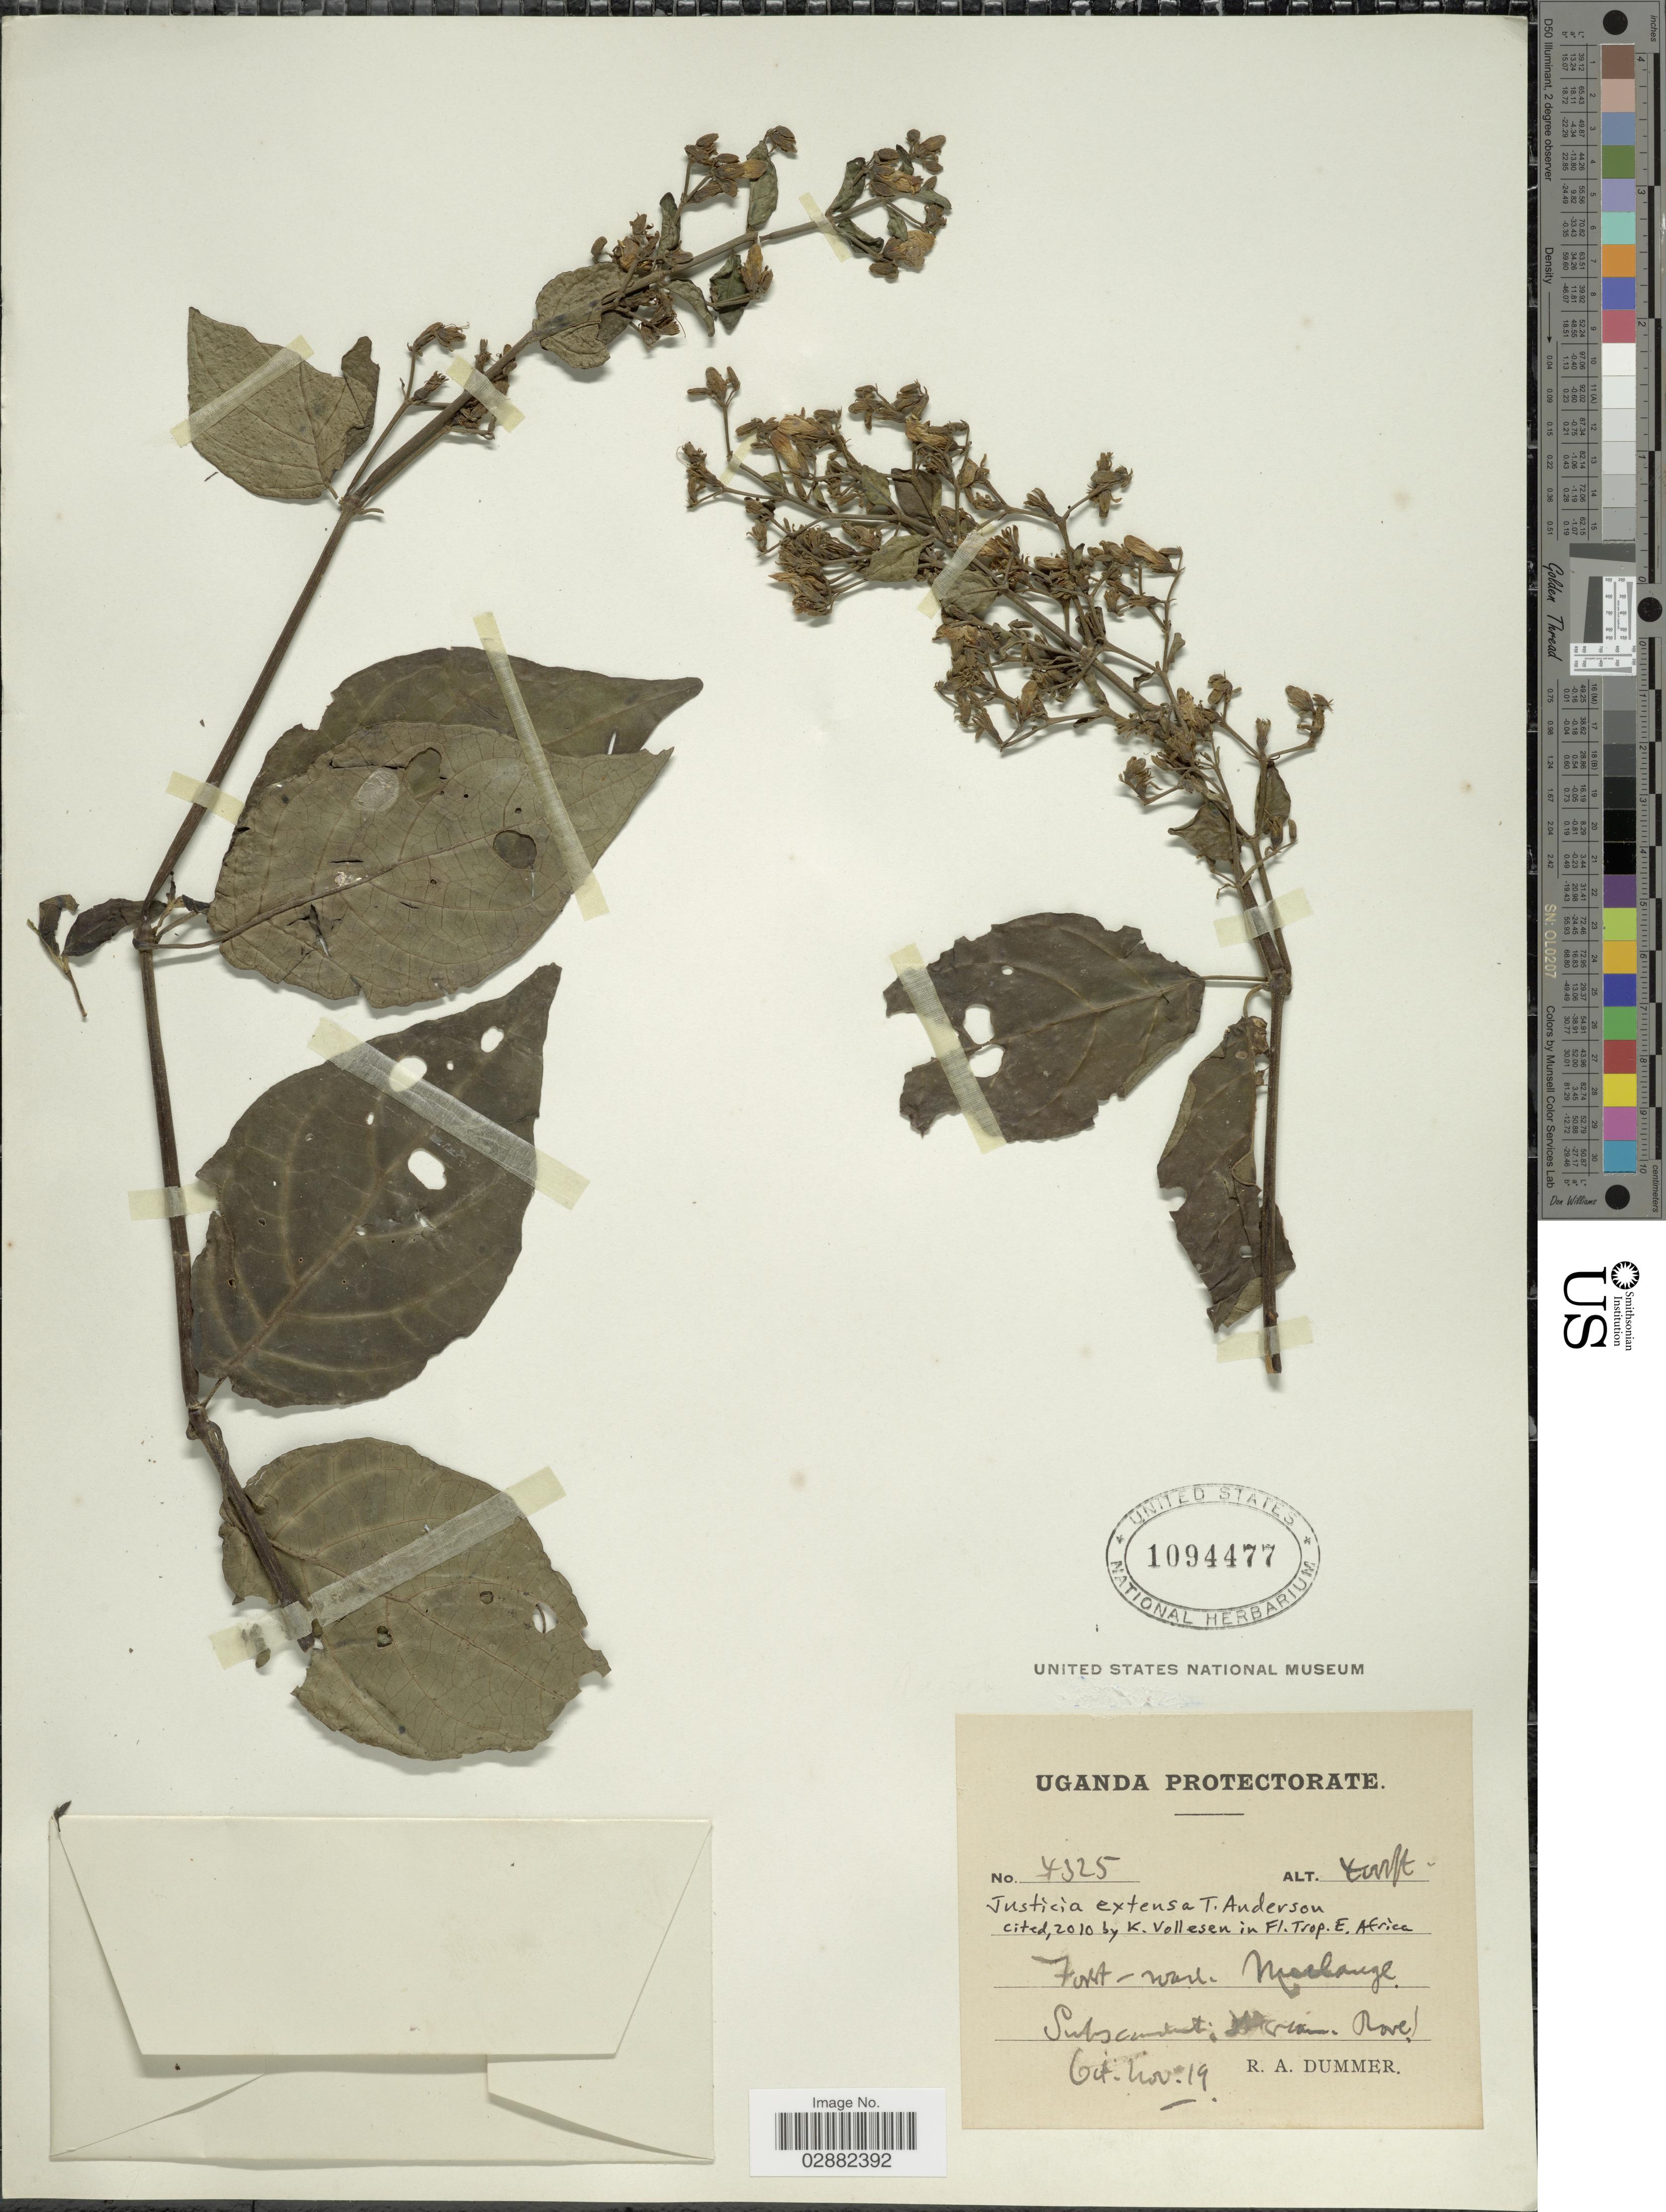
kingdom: Plantae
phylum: Tracheophyta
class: Magnoliopsida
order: Lamiales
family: Acanthaceae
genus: Justicia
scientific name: Justicia extensa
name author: T. Anderson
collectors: R. Dümmer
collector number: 4325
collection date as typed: Transcribed d/m/y: /10/19 to /11/19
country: Uganda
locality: Uganda Protectorate, Mulange.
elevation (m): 1219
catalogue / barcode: US 1094477